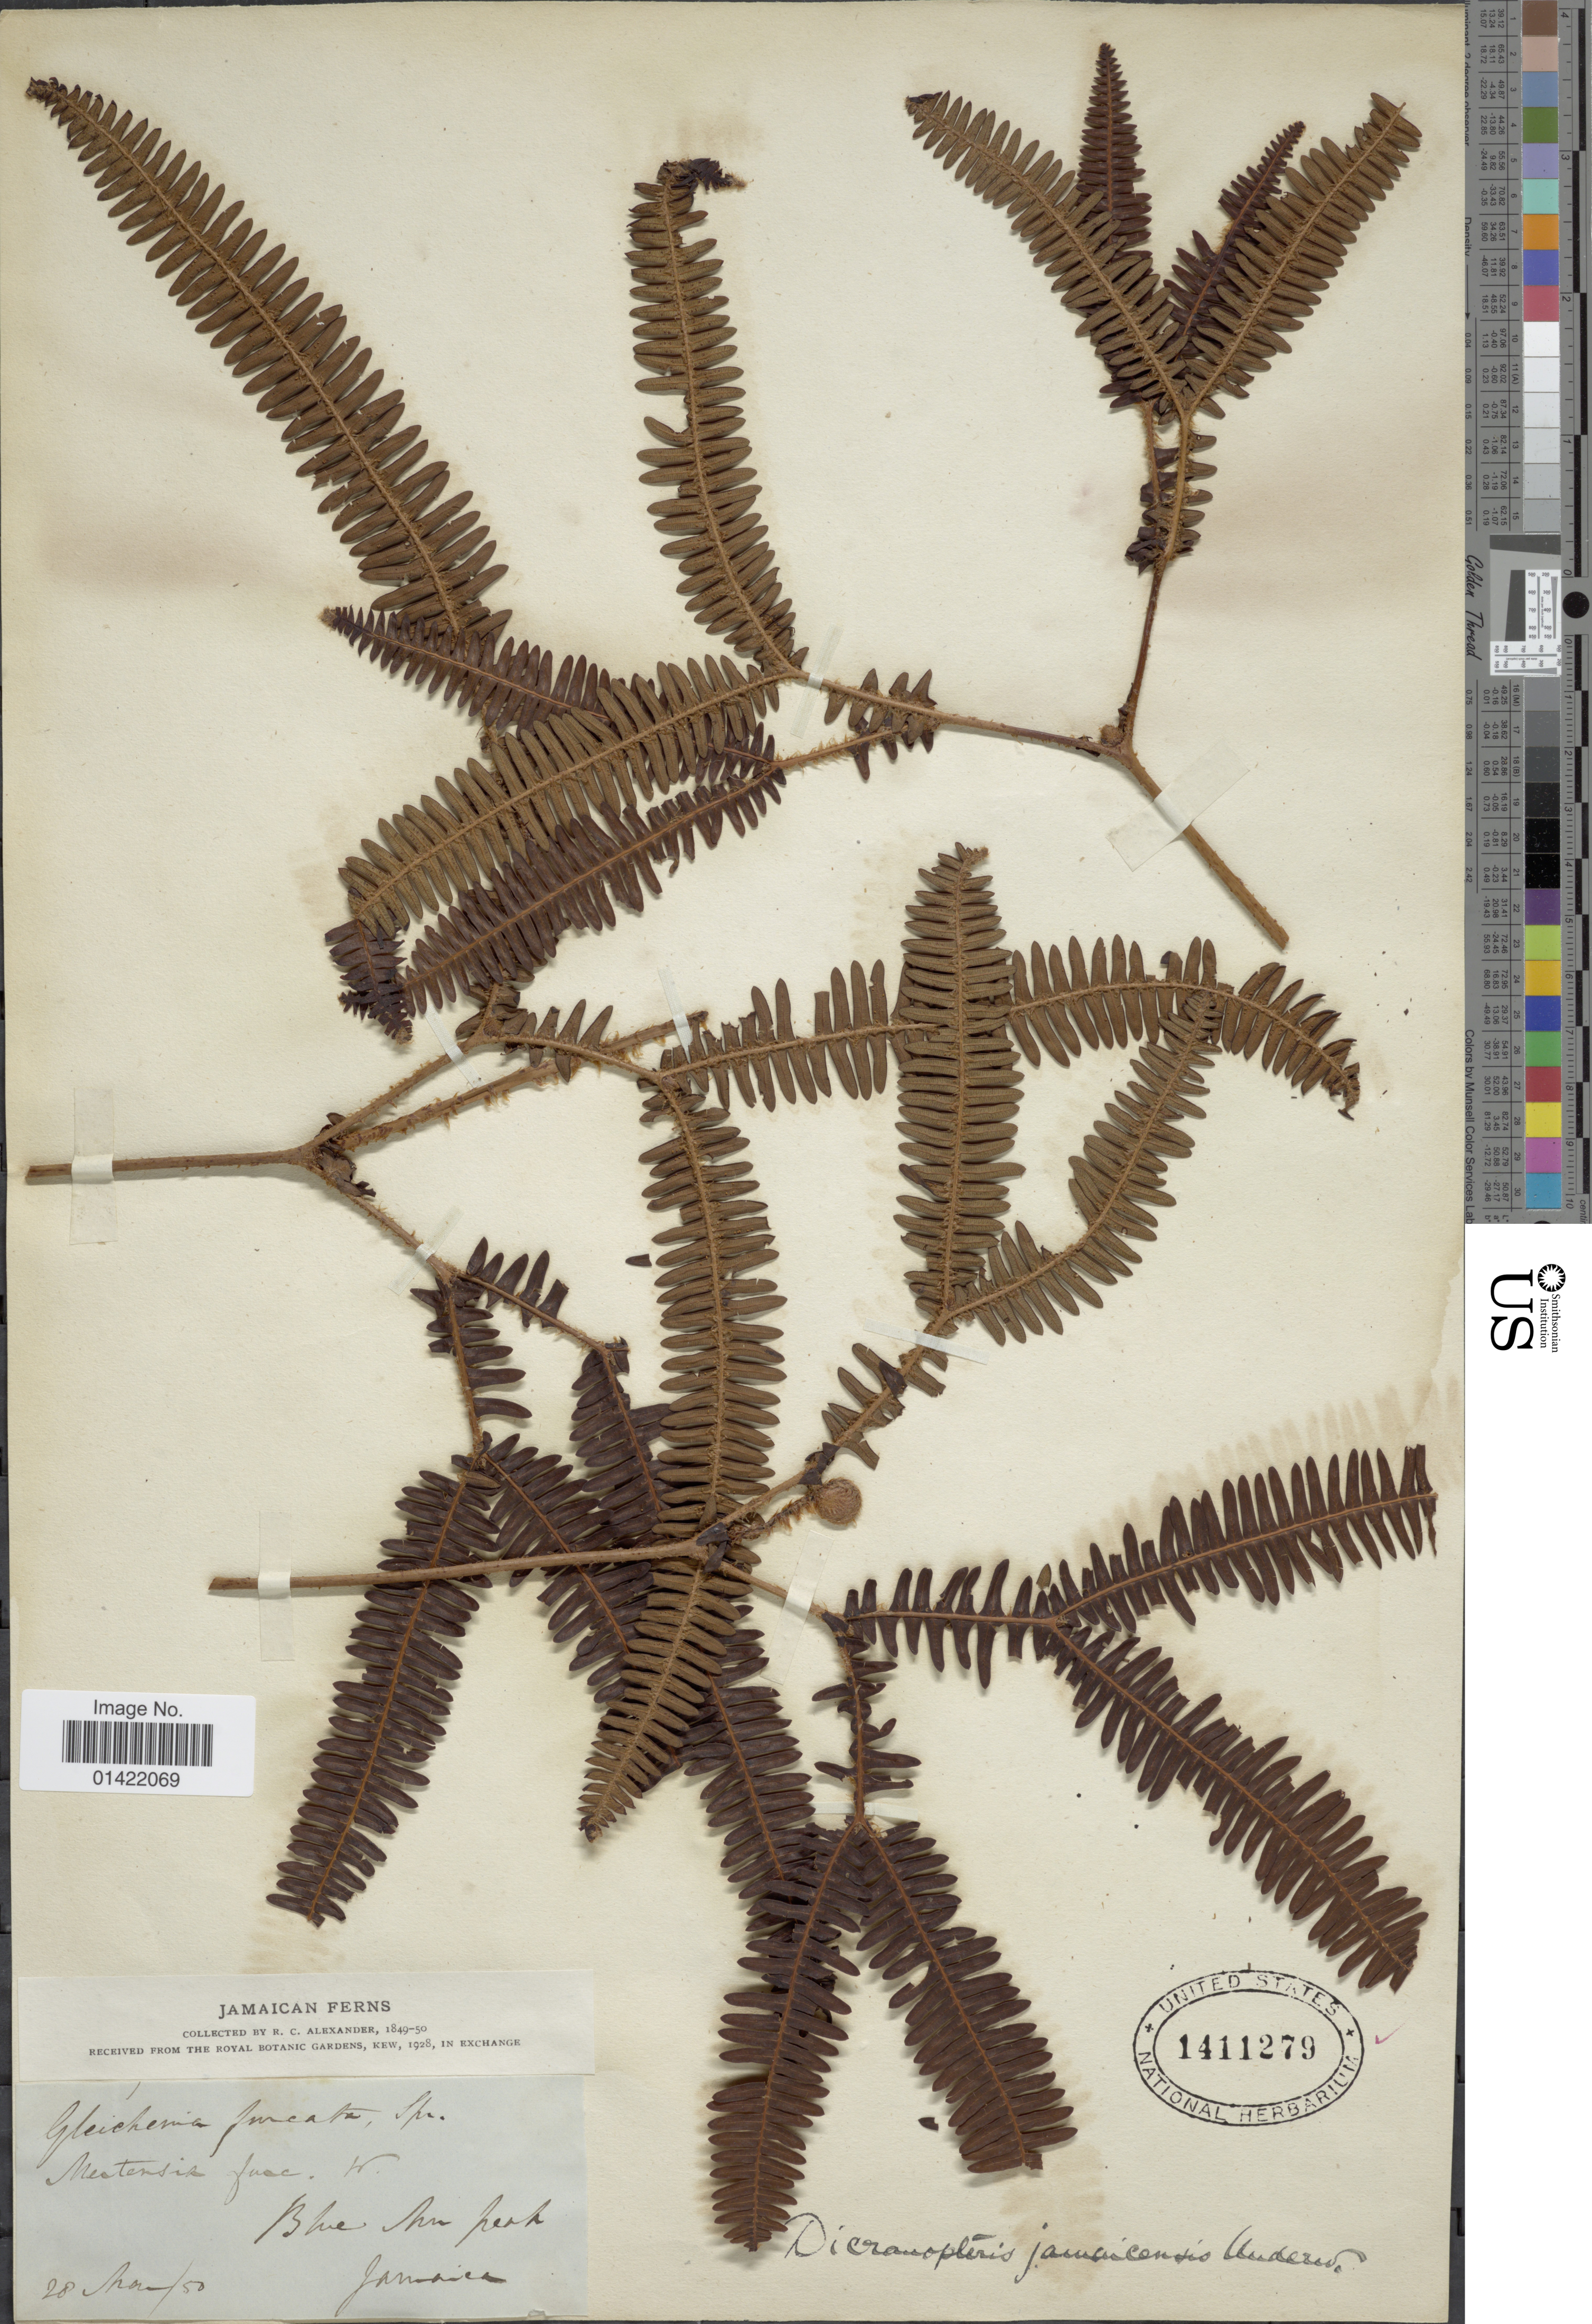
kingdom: Plantae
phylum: Tracheophyta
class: Polypodiopsida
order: Gleicheniales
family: Gleicheniaceae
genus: Sticherus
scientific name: Sticherus jamaicensis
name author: (Underw.) Nakai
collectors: R. C. Alexander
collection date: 1950-03-28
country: Jamaica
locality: Blue Mn peak.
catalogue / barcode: US 1411279